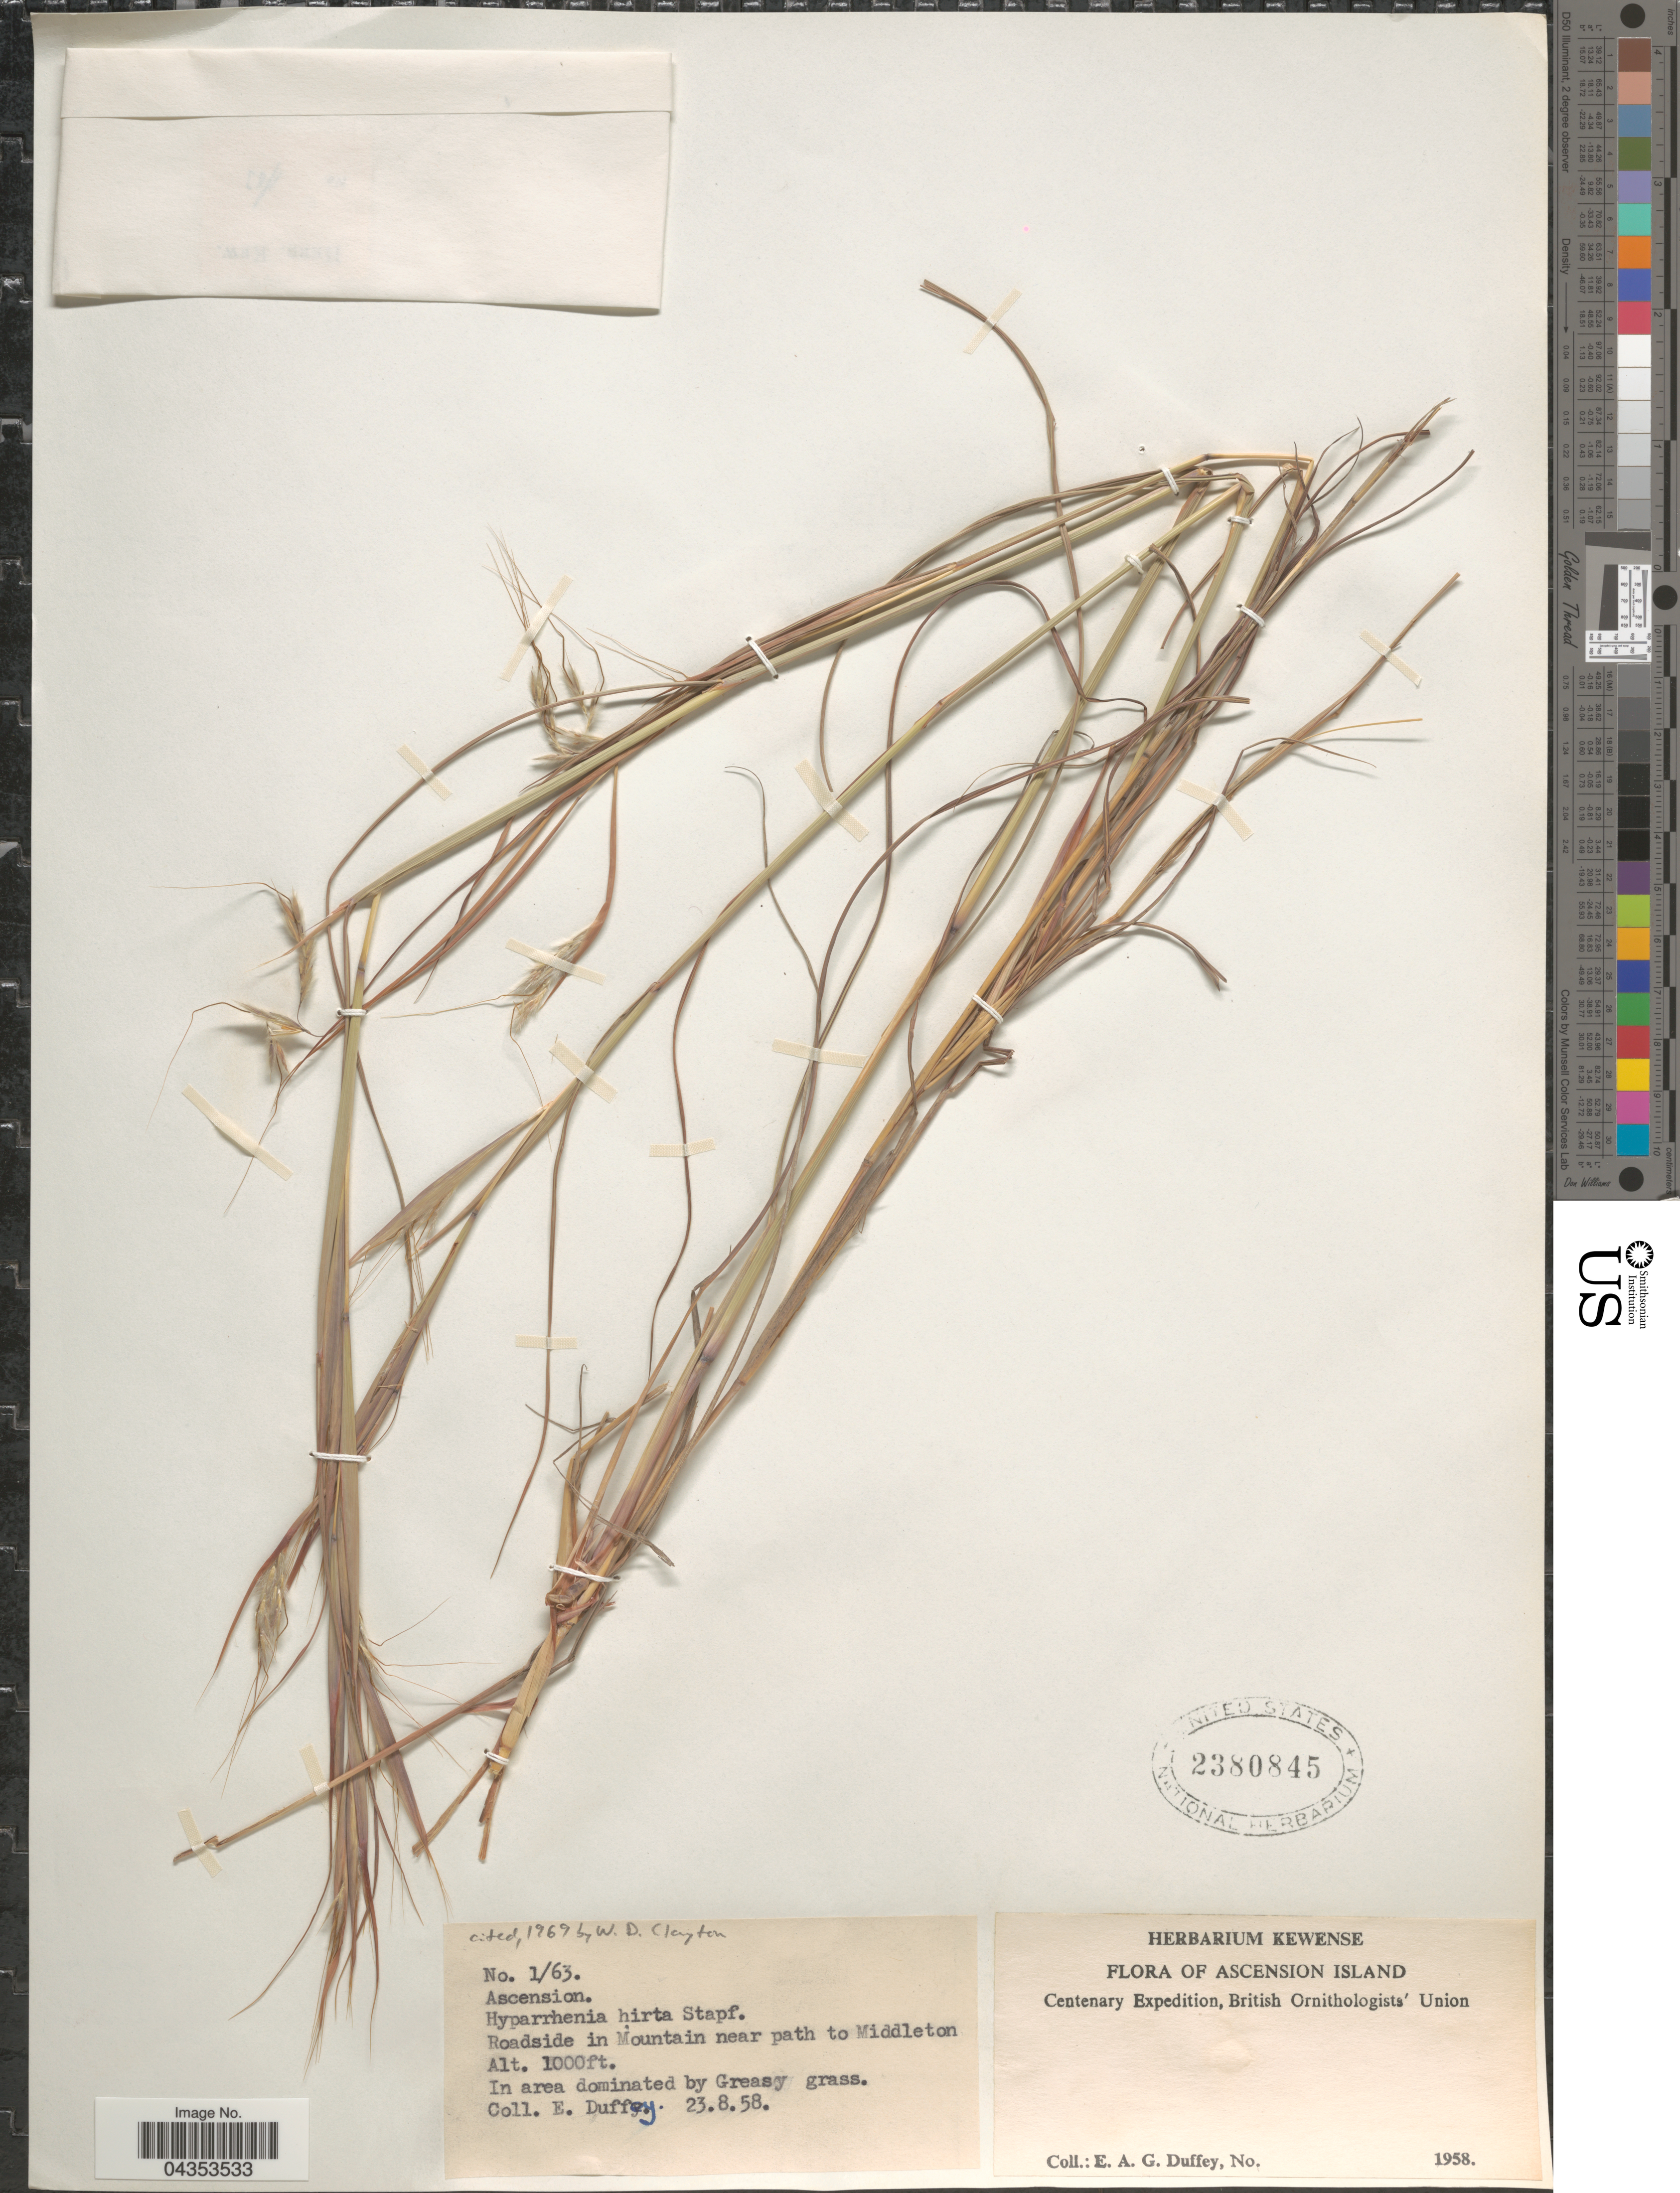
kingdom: Plantae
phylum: Tracheophyta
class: Liliopsida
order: Poales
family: Poaceae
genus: Hyparrhenia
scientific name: Hyparrhenia hirta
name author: (L.) Stapf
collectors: E. Duffey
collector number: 1/63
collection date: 1958-08-23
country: St. Helena Islands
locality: Ascension Island. Centenary Expedition, British Ornithologists' Union. Roadside in Mountain near path to Middleton.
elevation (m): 305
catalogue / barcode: US 2380845